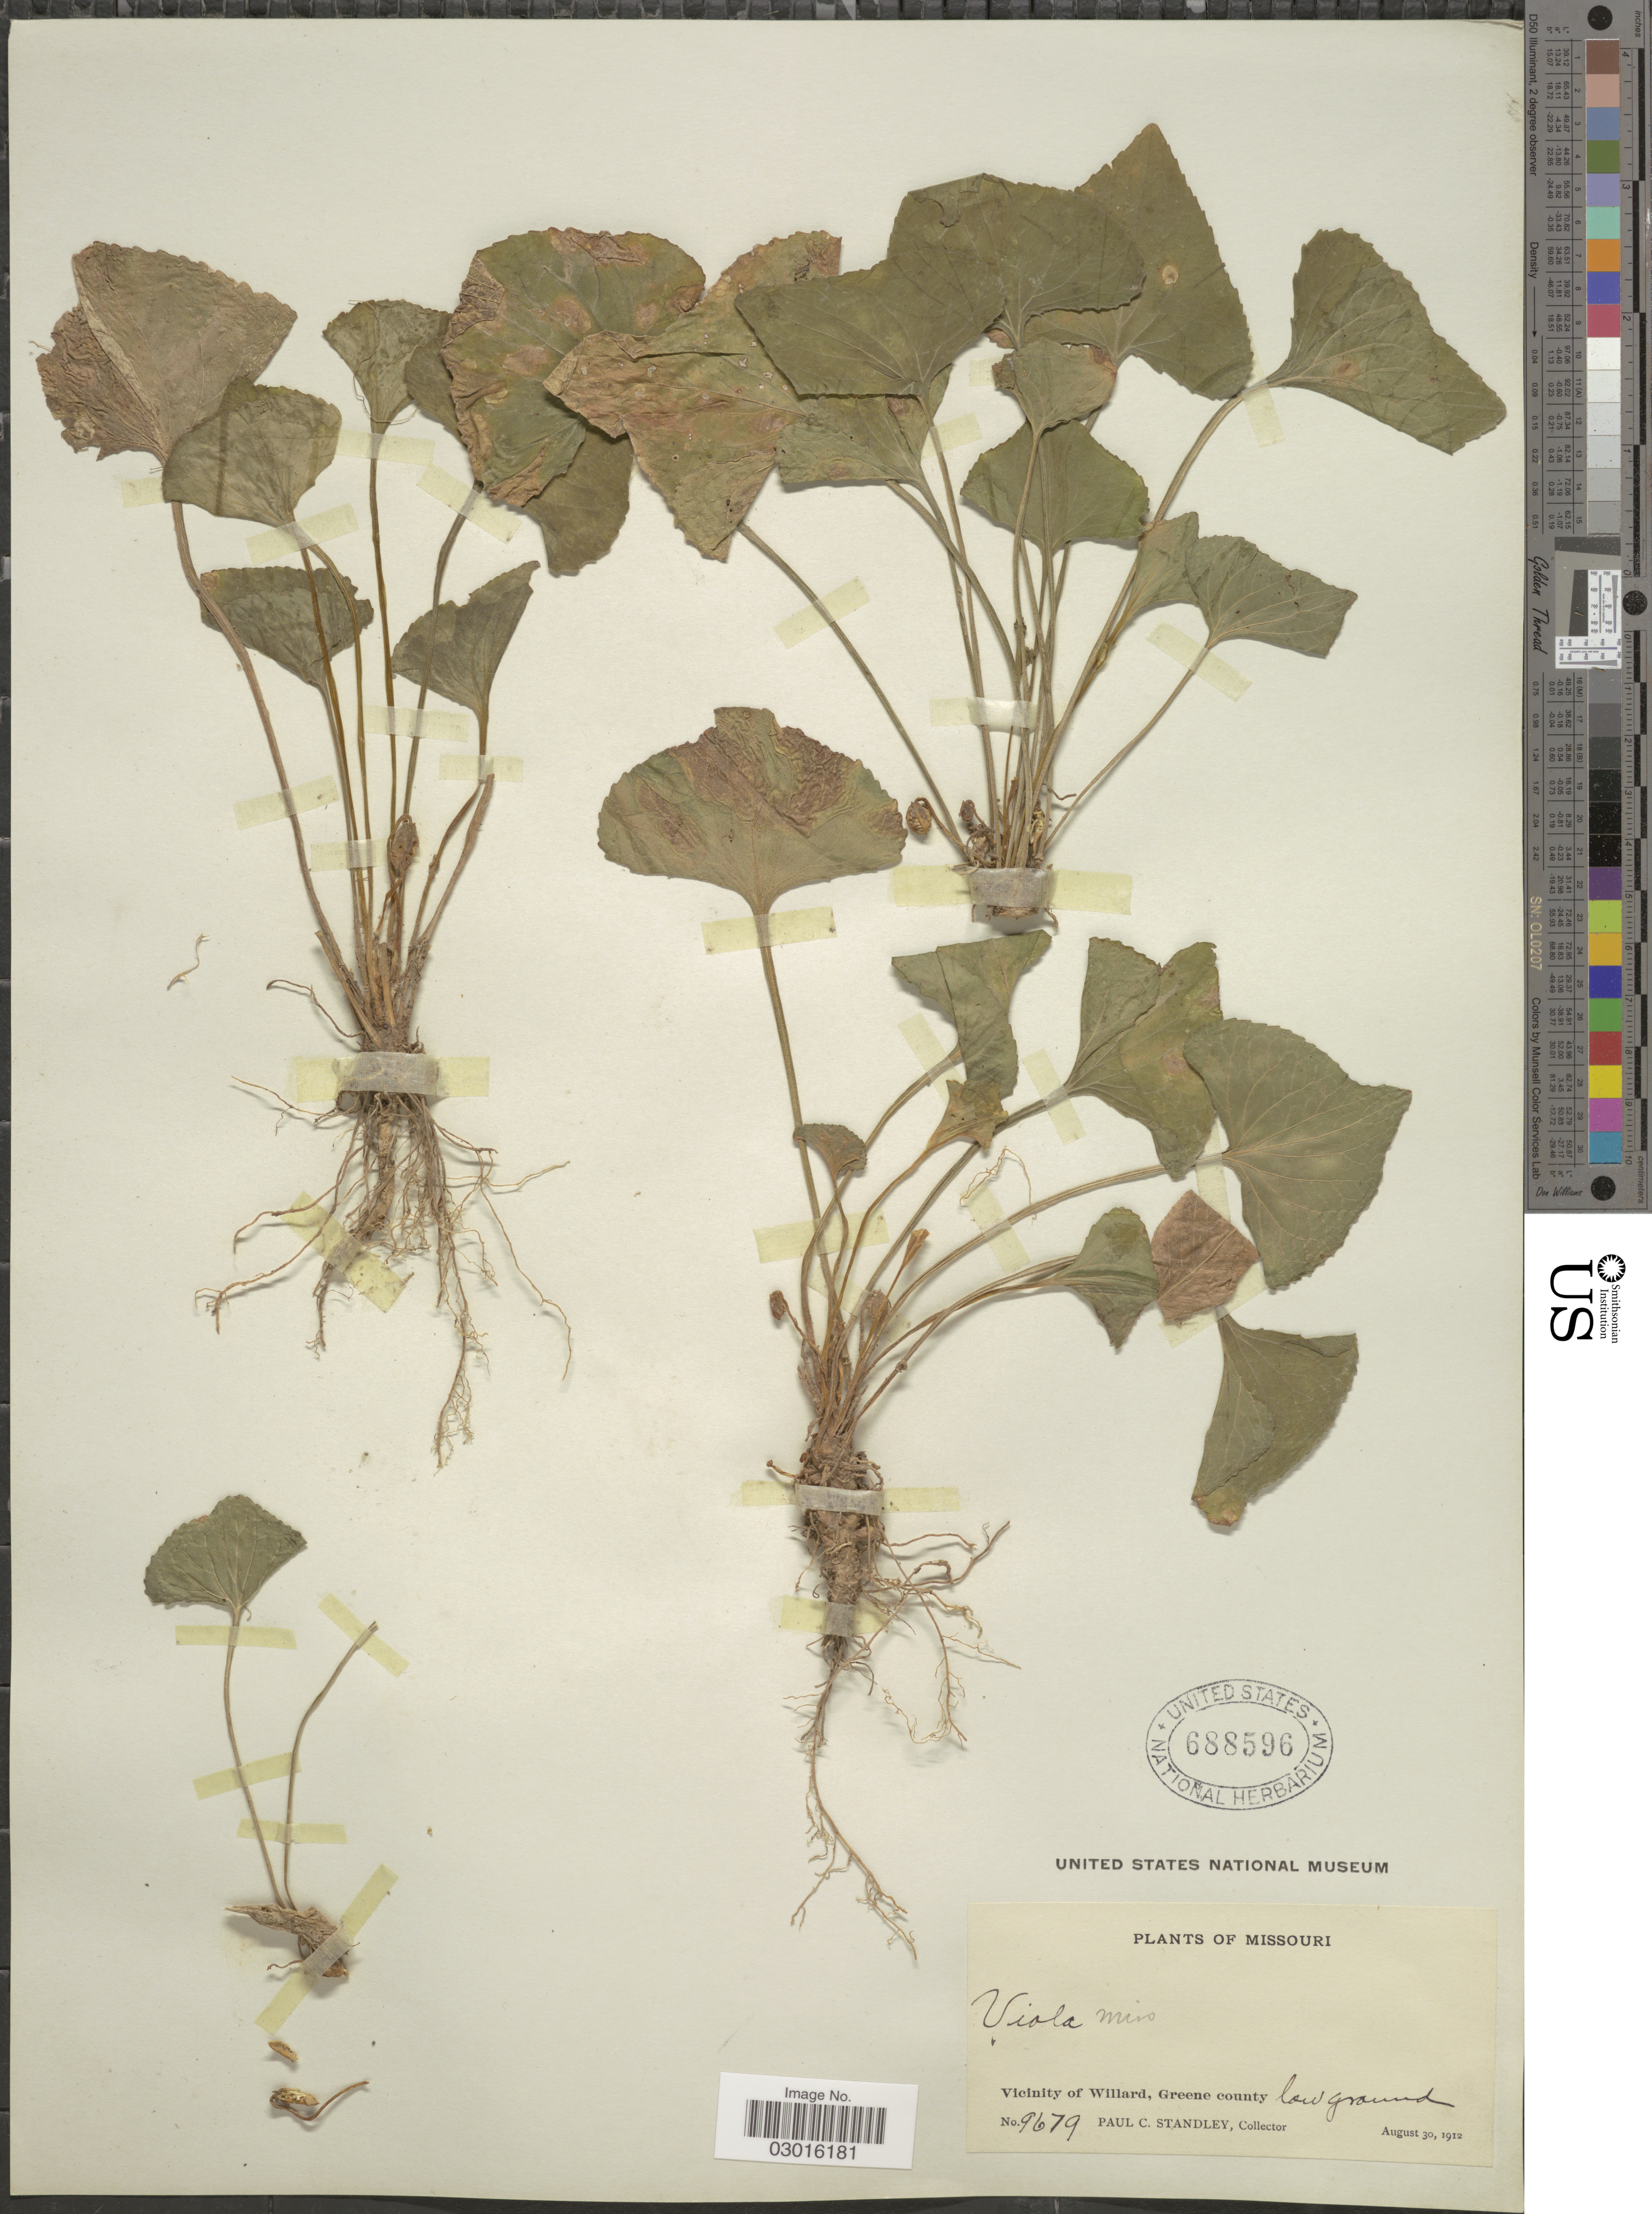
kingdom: Plantae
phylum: Tracheophyta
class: Magnoliopsida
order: Malpighiales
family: Violaceae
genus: Viola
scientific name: Viola missouriensis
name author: Greene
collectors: P. C. Standley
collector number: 9679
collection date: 1912-08-30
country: United States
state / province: Missouri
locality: Vicinity of Willard, Greene county.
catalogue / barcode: US 688596